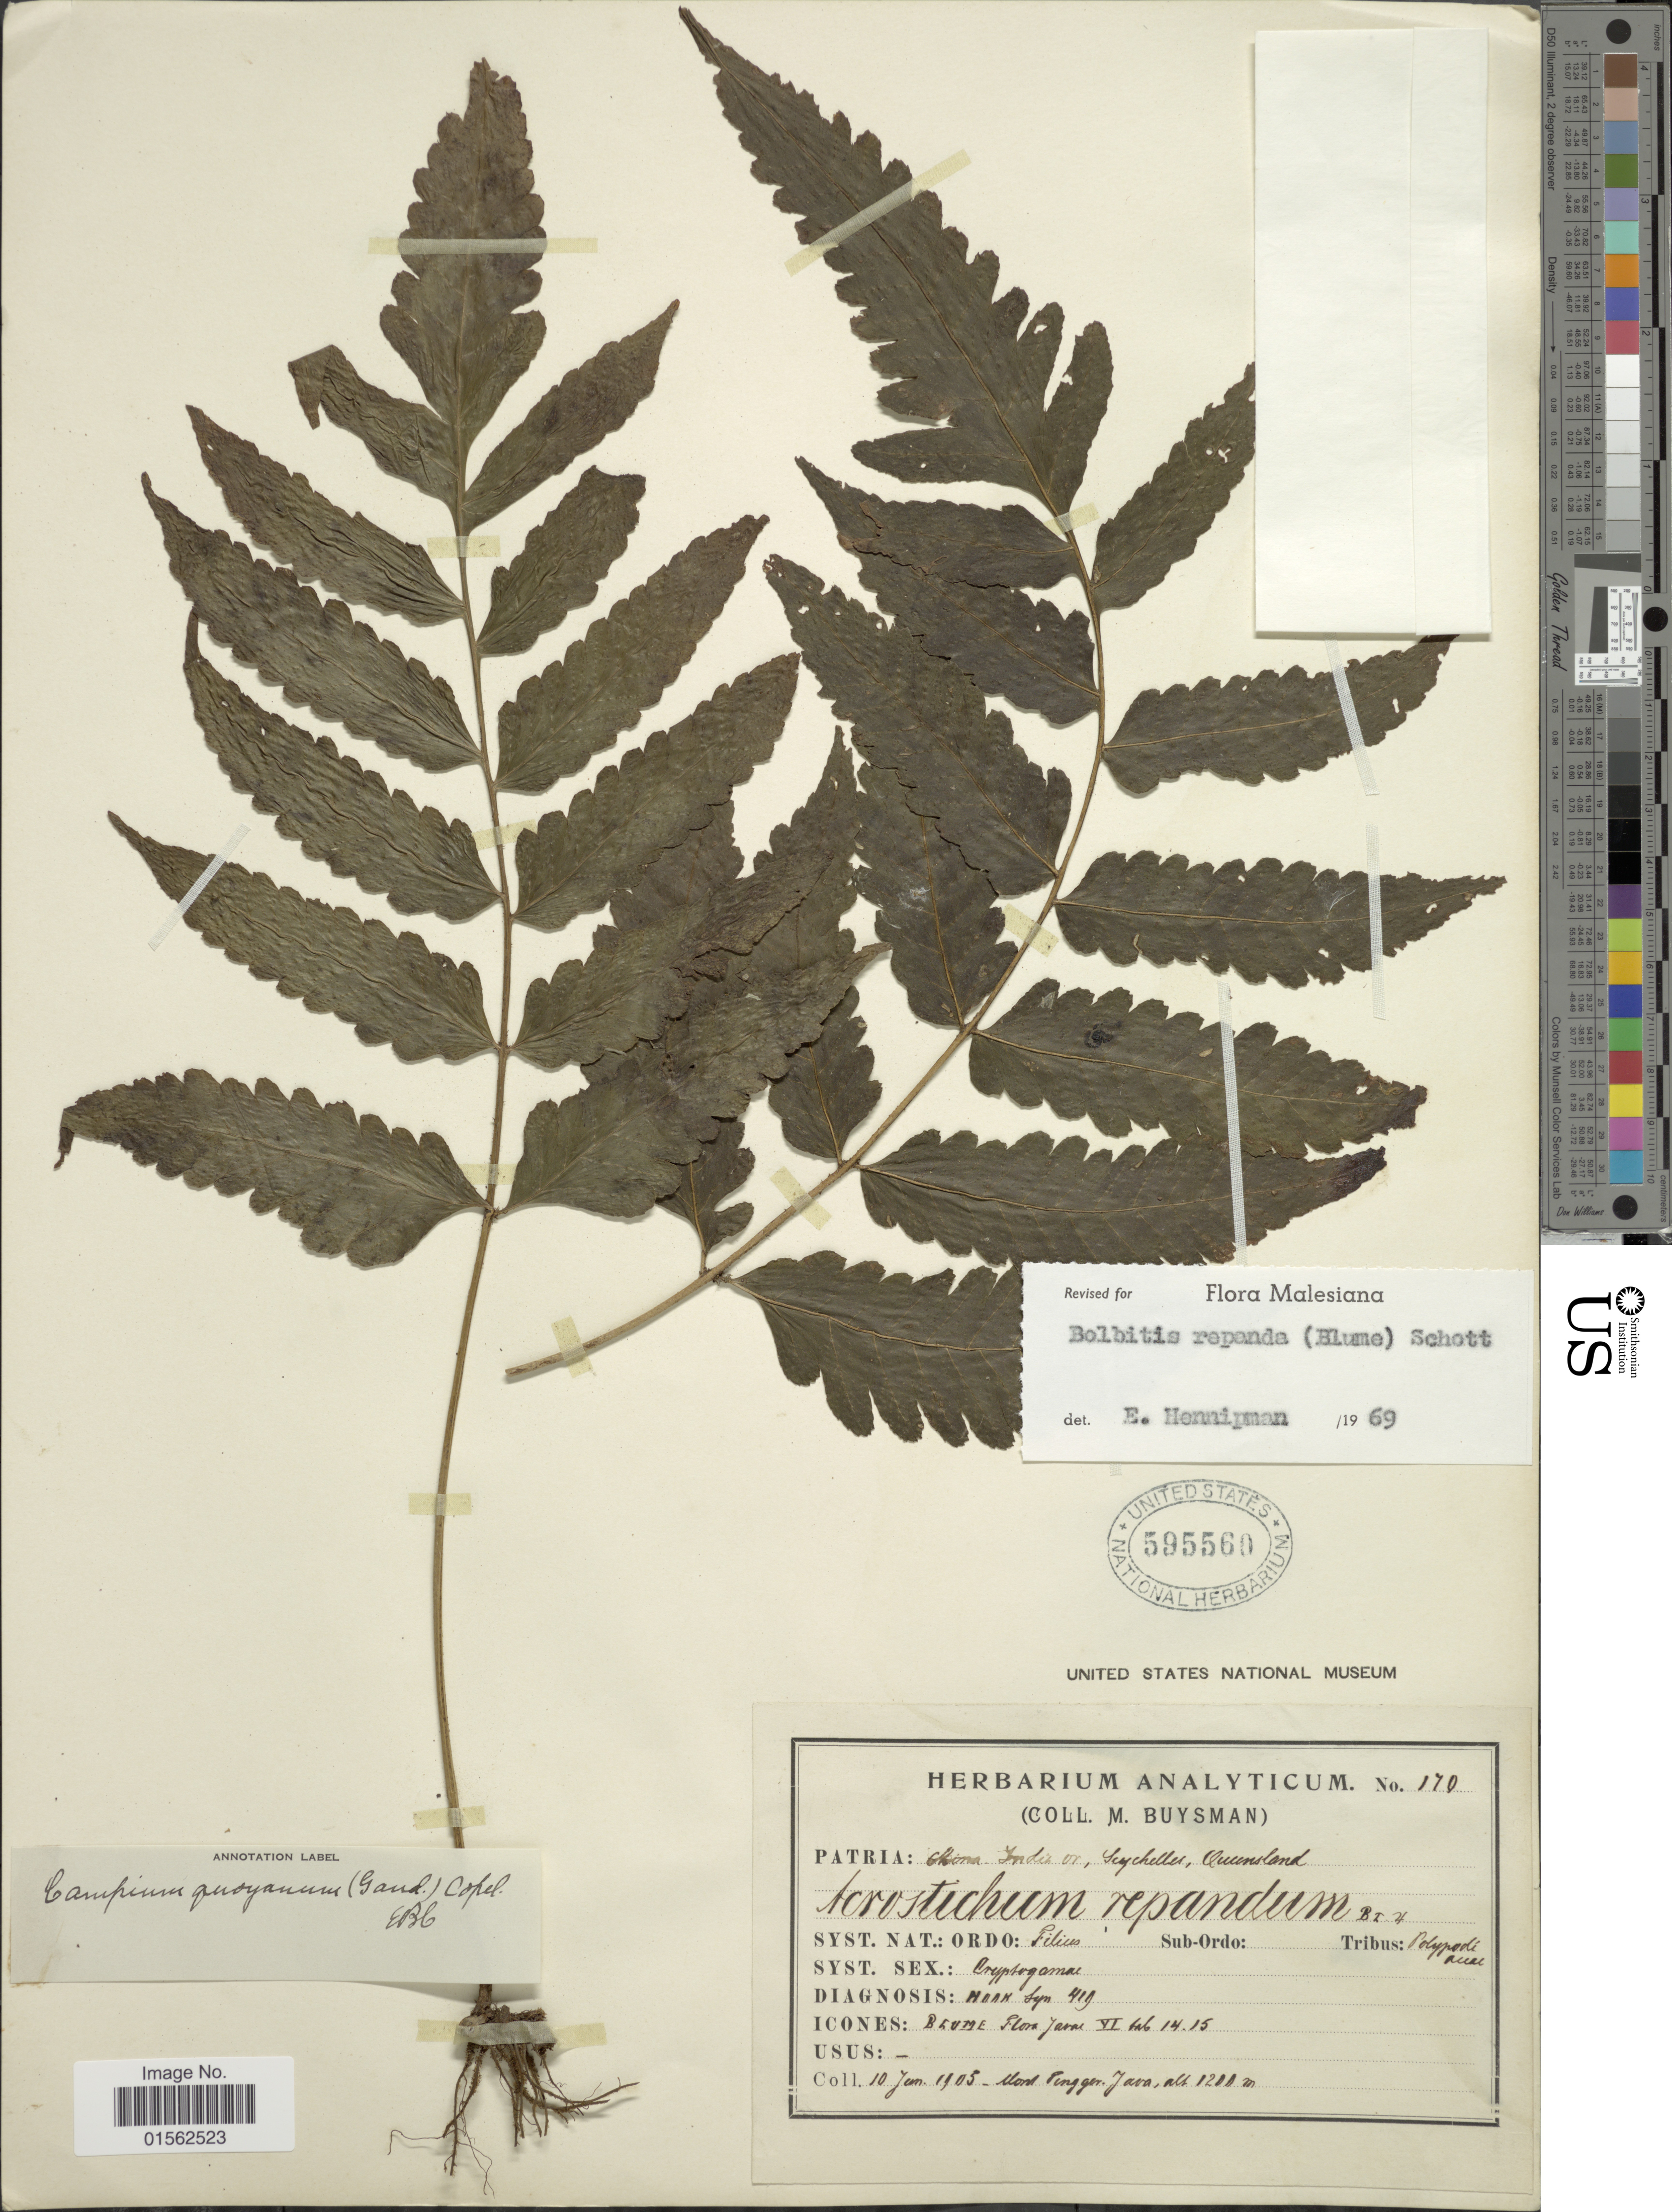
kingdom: Plantae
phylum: Tracheophyta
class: Polypodiopsida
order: Polypodiales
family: Dryopteridaceae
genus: Bolbitis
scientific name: Bolbitis repanda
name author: (Blume) Schott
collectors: M. Buysman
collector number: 170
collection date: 1905-01-10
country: Indonesia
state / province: Java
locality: Mont. Tennger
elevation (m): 1200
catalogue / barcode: US 595560